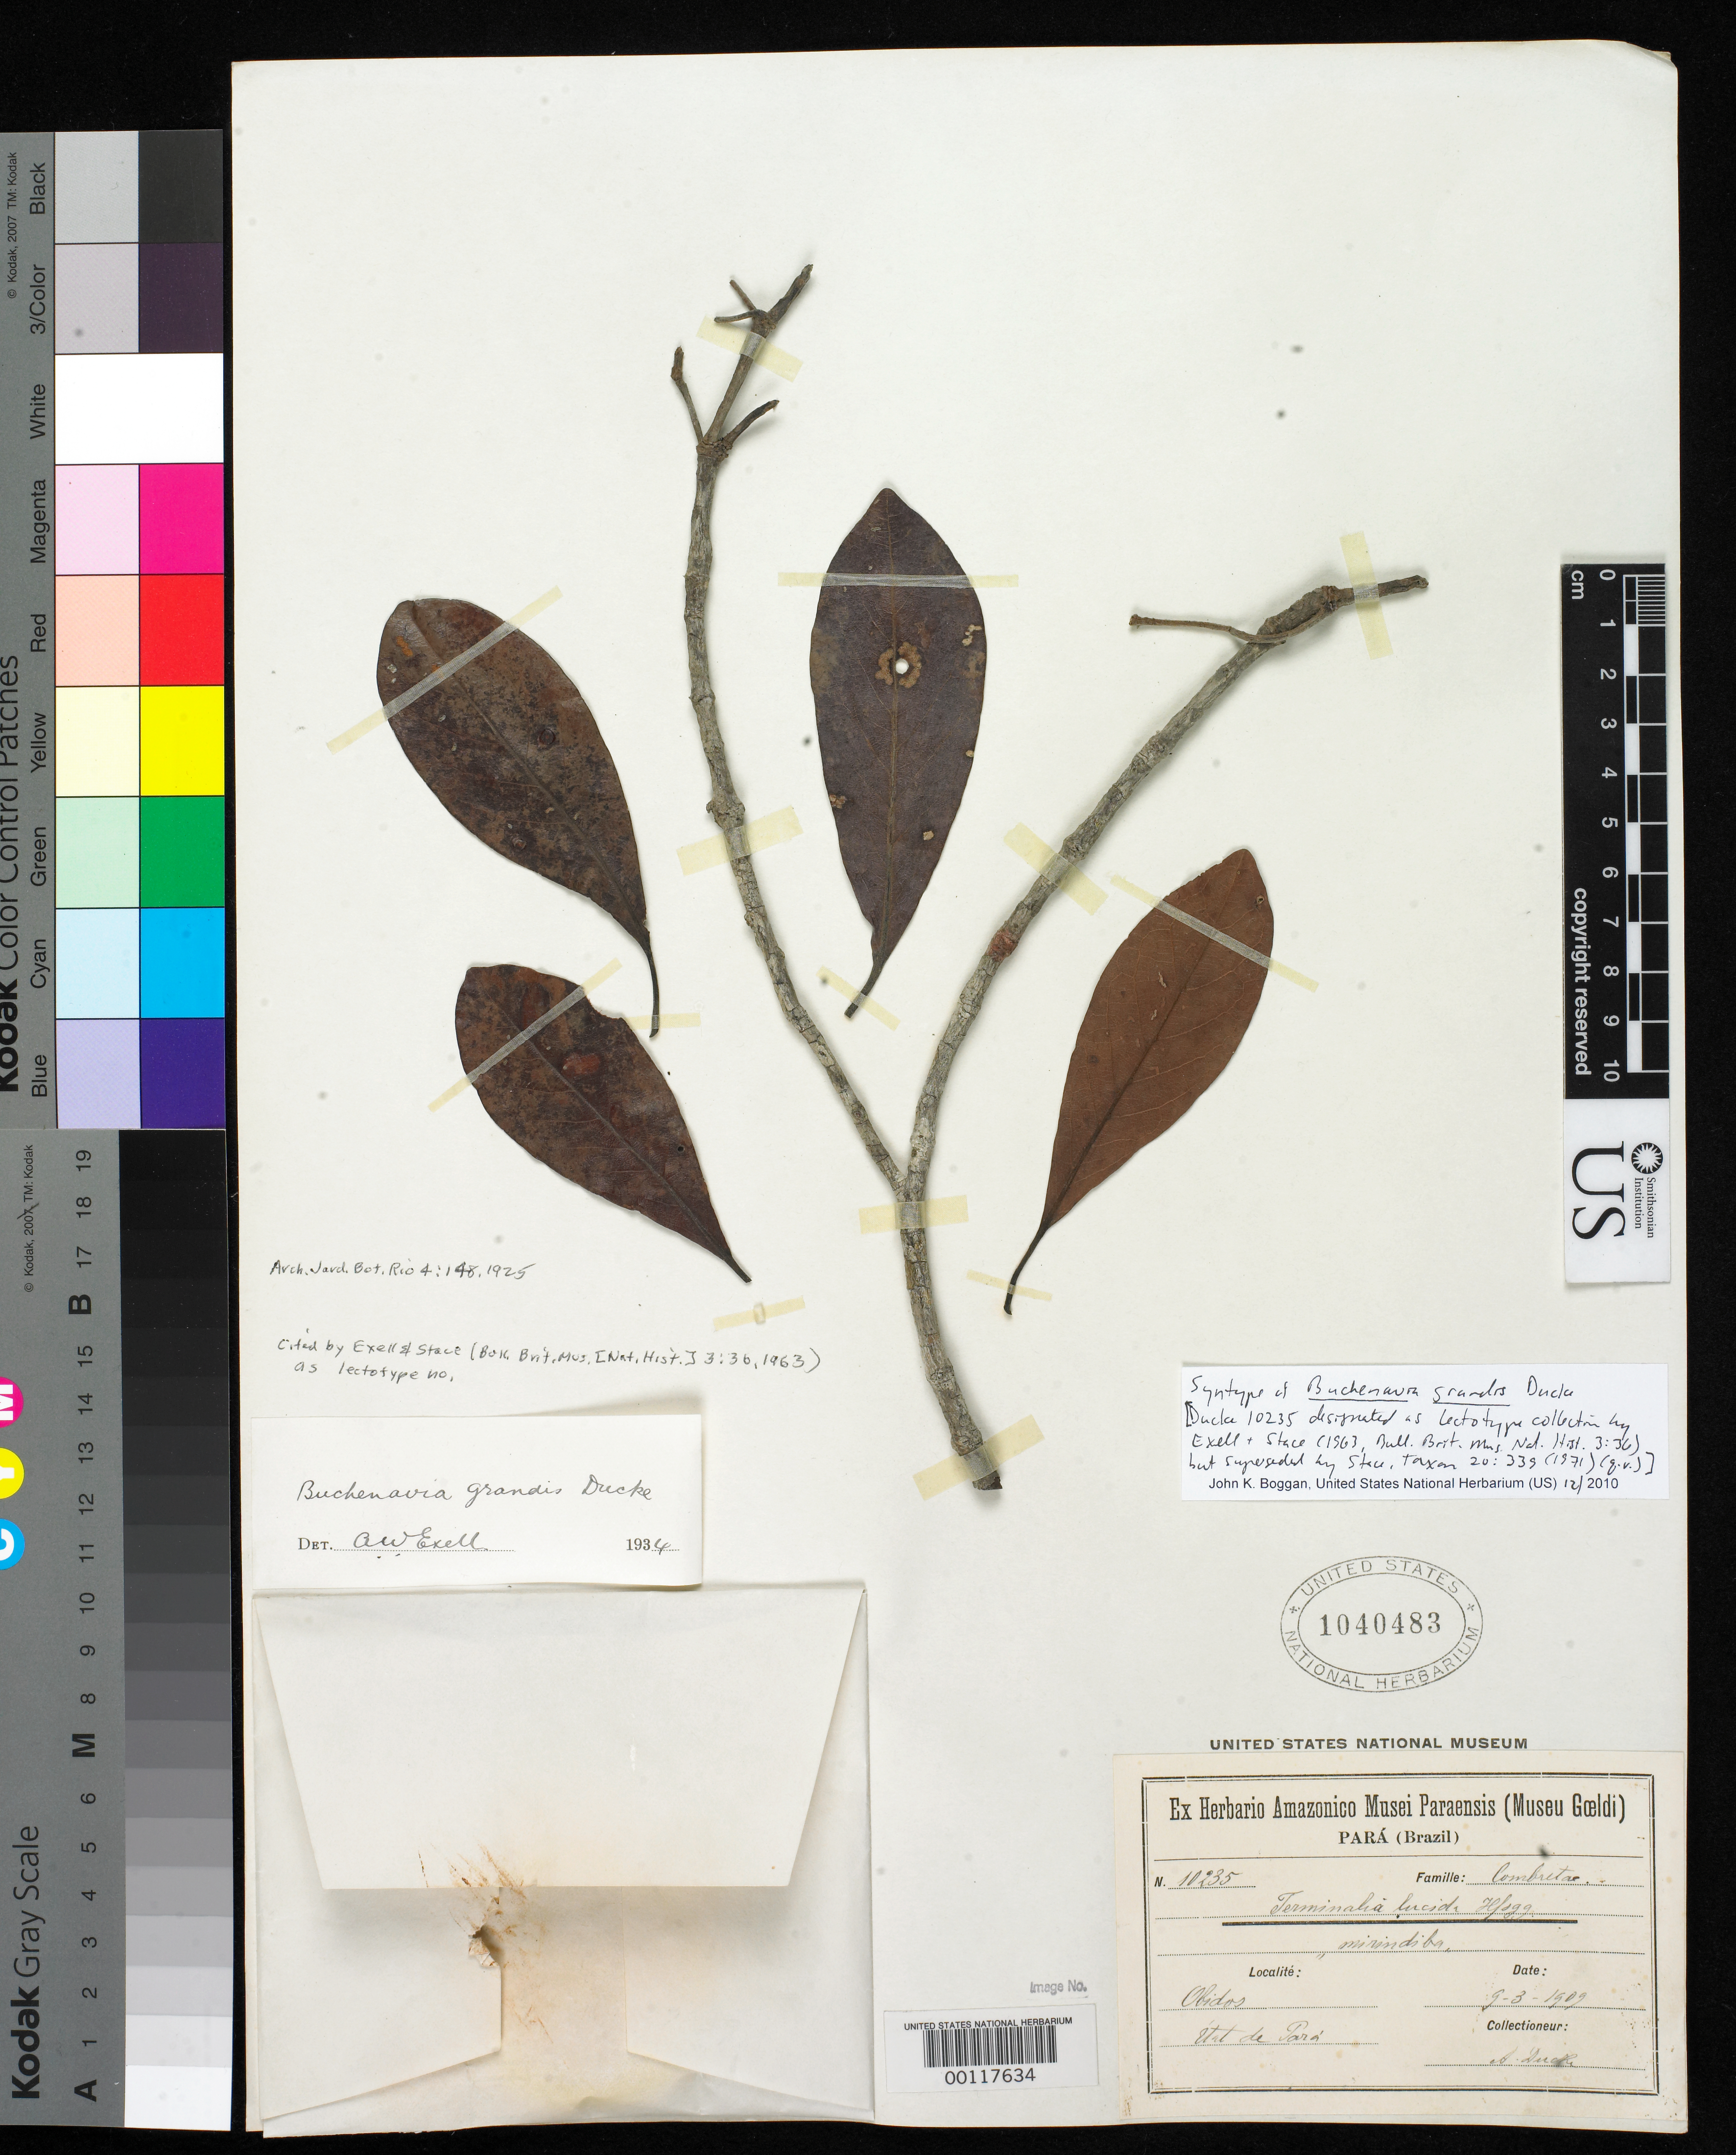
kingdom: Plantae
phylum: Tracheophyta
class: Magnoliopsida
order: Myrtales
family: Combretaceae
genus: Buchenavia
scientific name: Buchenavia grandis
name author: Ducke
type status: Isosyntype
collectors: A. Ducke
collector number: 10235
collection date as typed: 09 Mar 1909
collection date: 1909-03-09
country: Brazil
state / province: Pará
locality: Obidos.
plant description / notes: Ducke 10235 designated as lectotype collection by Exell & Stace (1963, Bull. Brit. Mus. Nat. Hist. 3: 36) but superseded by Stace (1971, Taxon 20: 339; q.v. for discussion).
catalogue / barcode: US 1040483